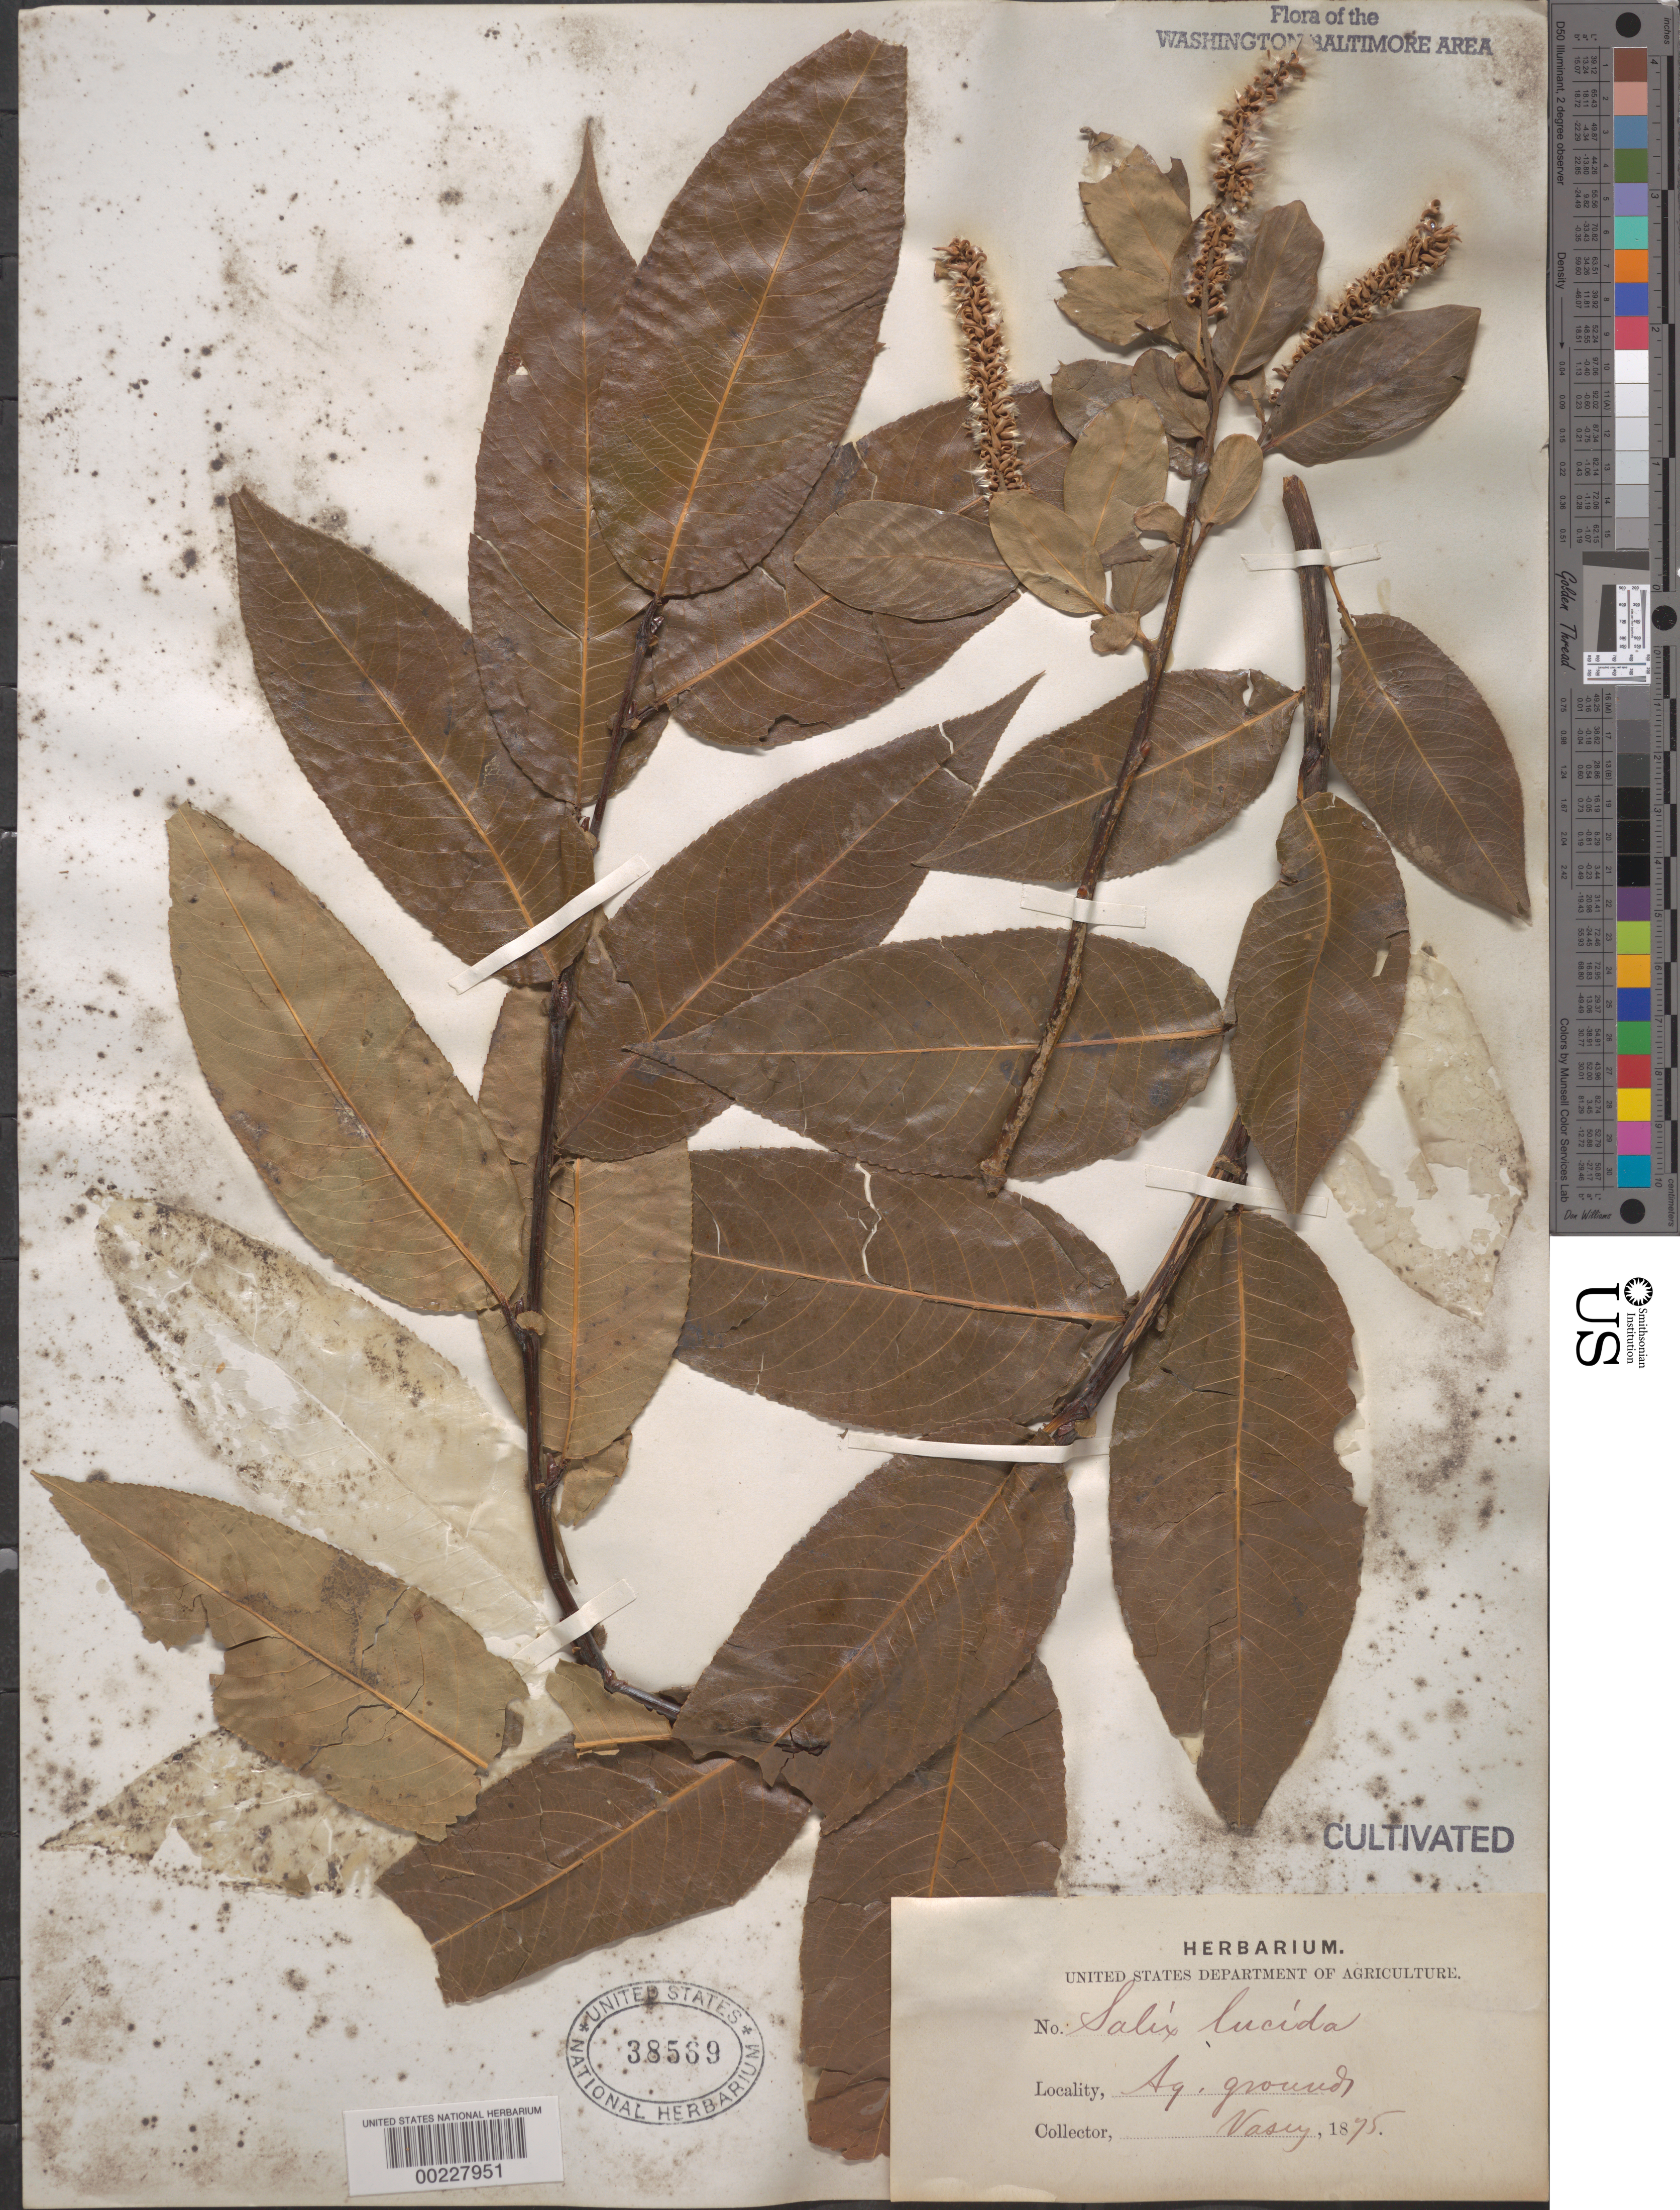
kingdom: Plantae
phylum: Tracheophyta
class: Magnoliopsida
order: Malpighiales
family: Salicaceae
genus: Salix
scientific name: Salix lucida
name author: Muhl.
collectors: G. R. Vasey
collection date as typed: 1875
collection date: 1875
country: United States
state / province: District of Columbia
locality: Agriculture grounds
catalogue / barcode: US 38569